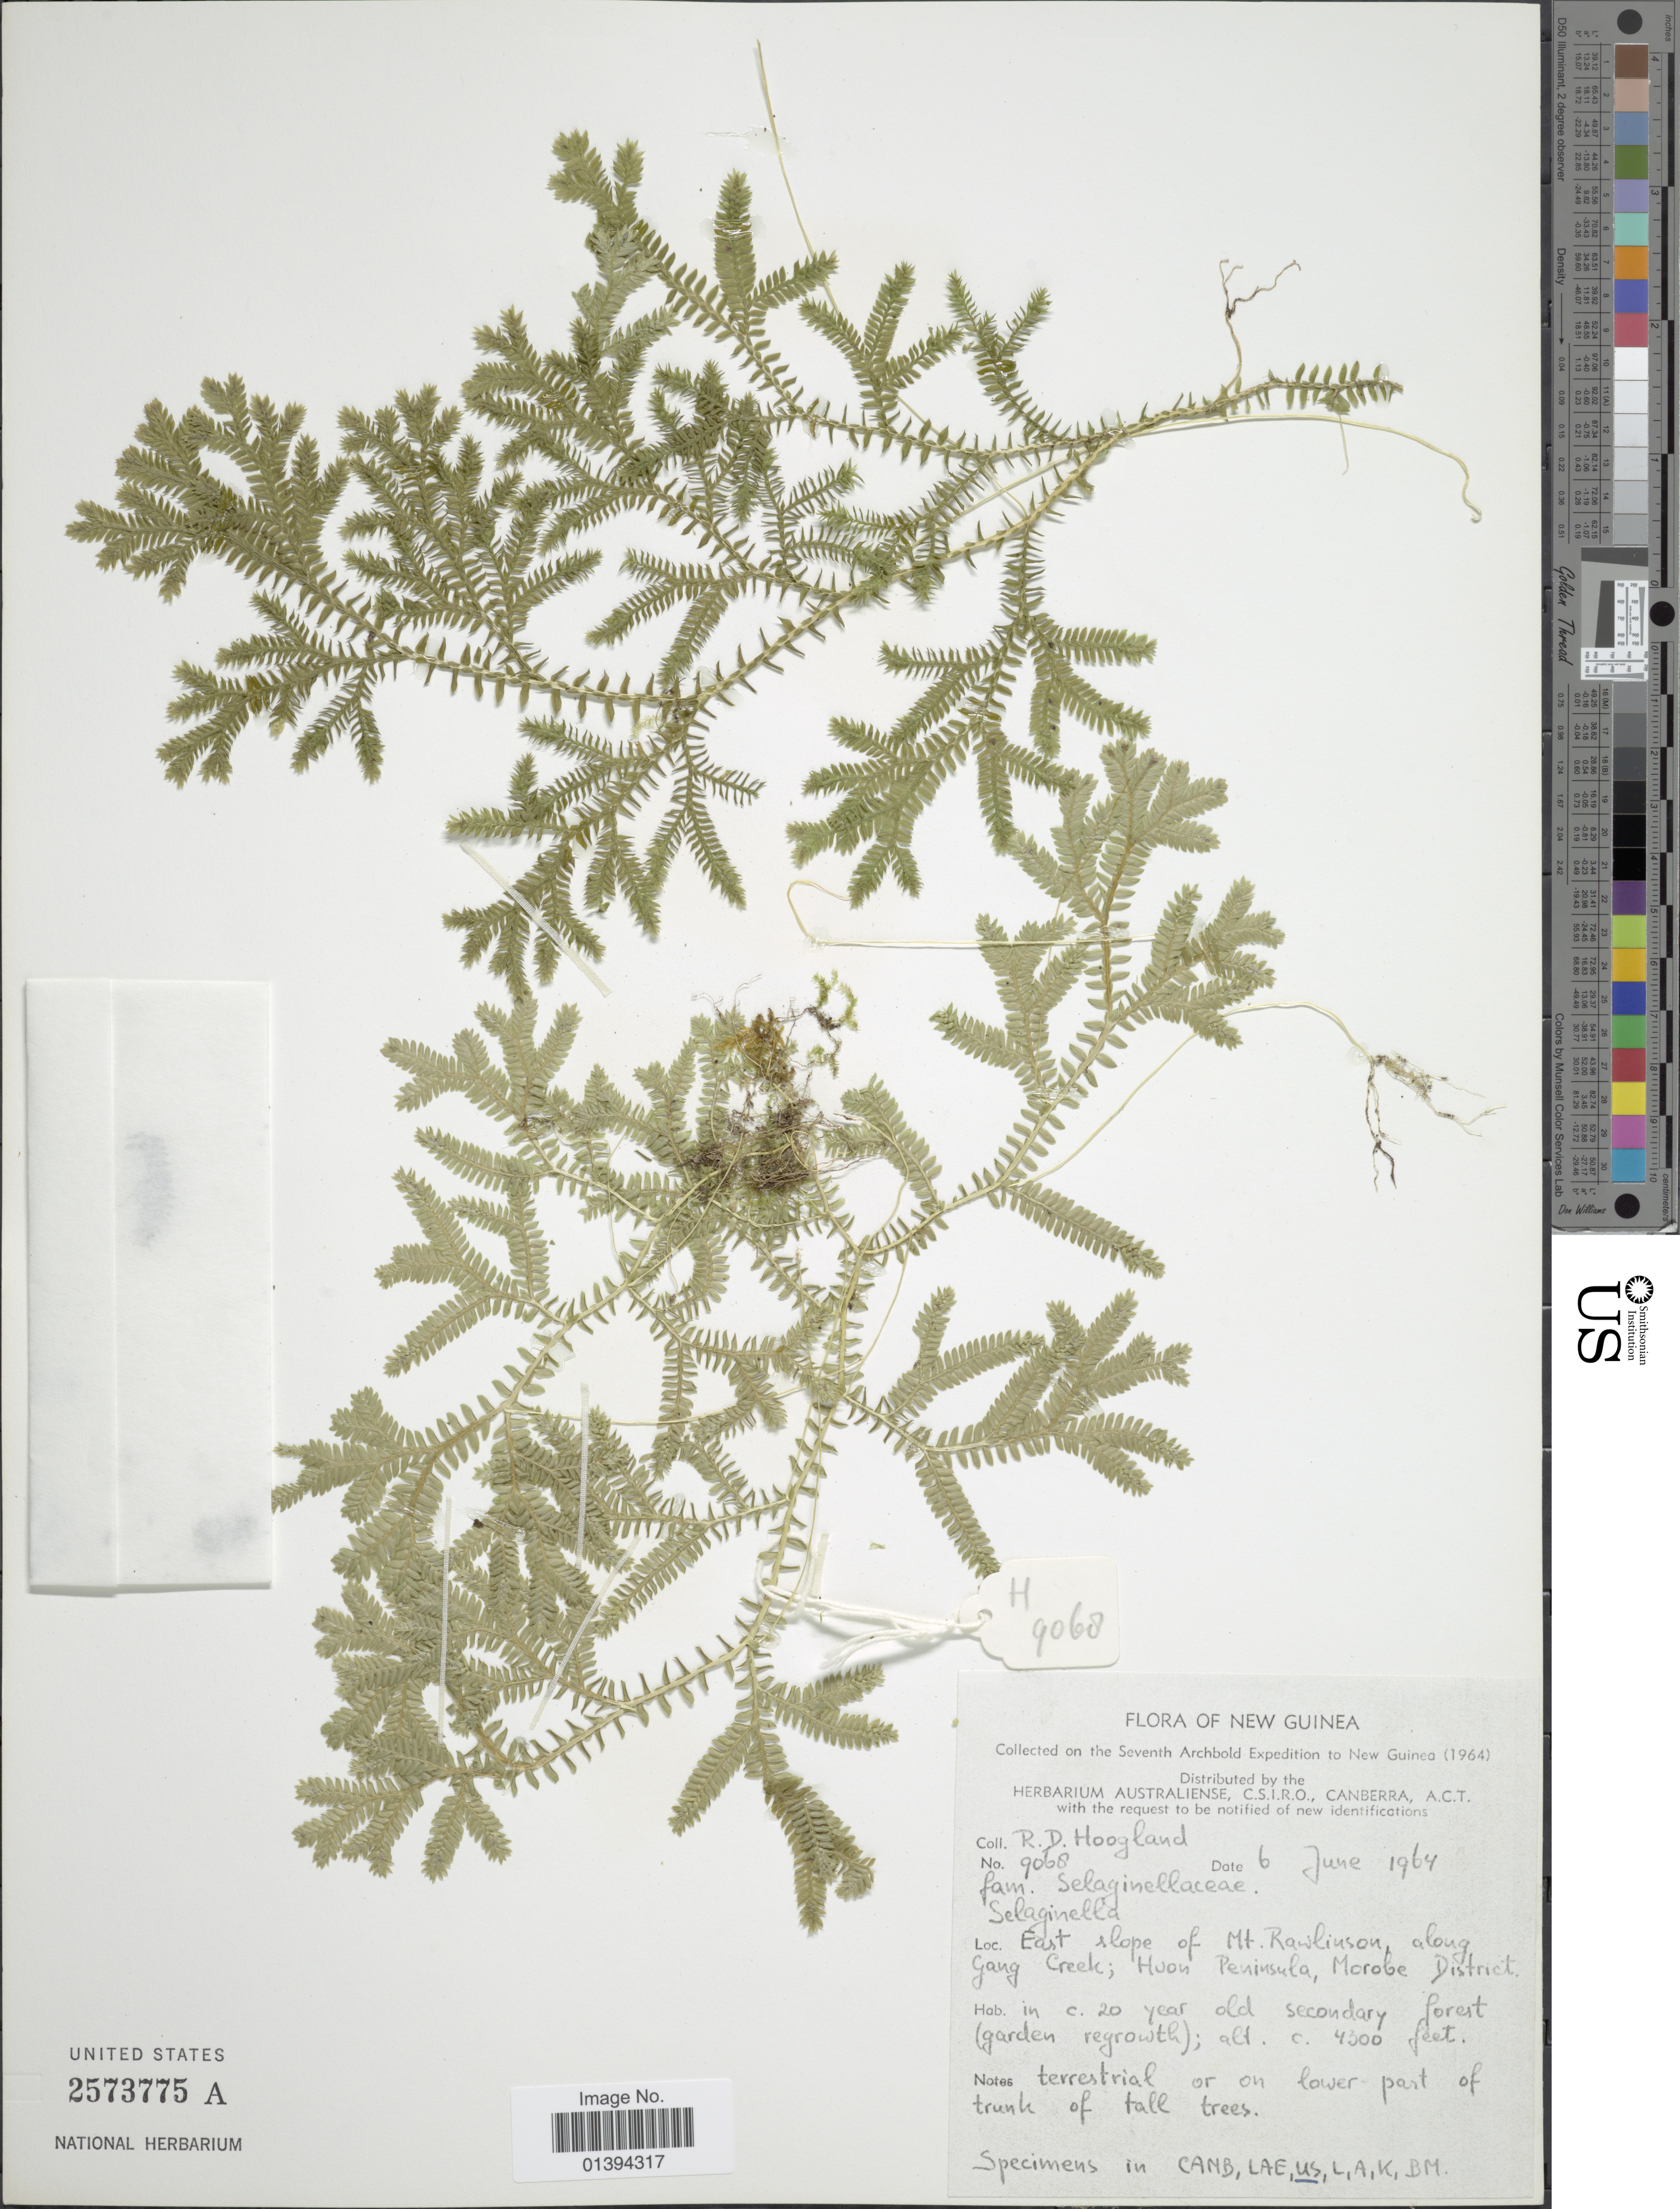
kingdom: Plantae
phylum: Tracheophyta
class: Lycopodiopsida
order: Selaginellales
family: Selaginellaceae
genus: Selaginella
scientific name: Selaginella sp.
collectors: R. D. Hoogland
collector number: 9068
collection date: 1964-06-06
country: Papua New Guinea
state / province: Morobe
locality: East slope of Mt. Rawlinson, along Gang Creek; Huon Peninsula, Morobe District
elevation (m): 1311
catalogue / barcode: US 2573775A